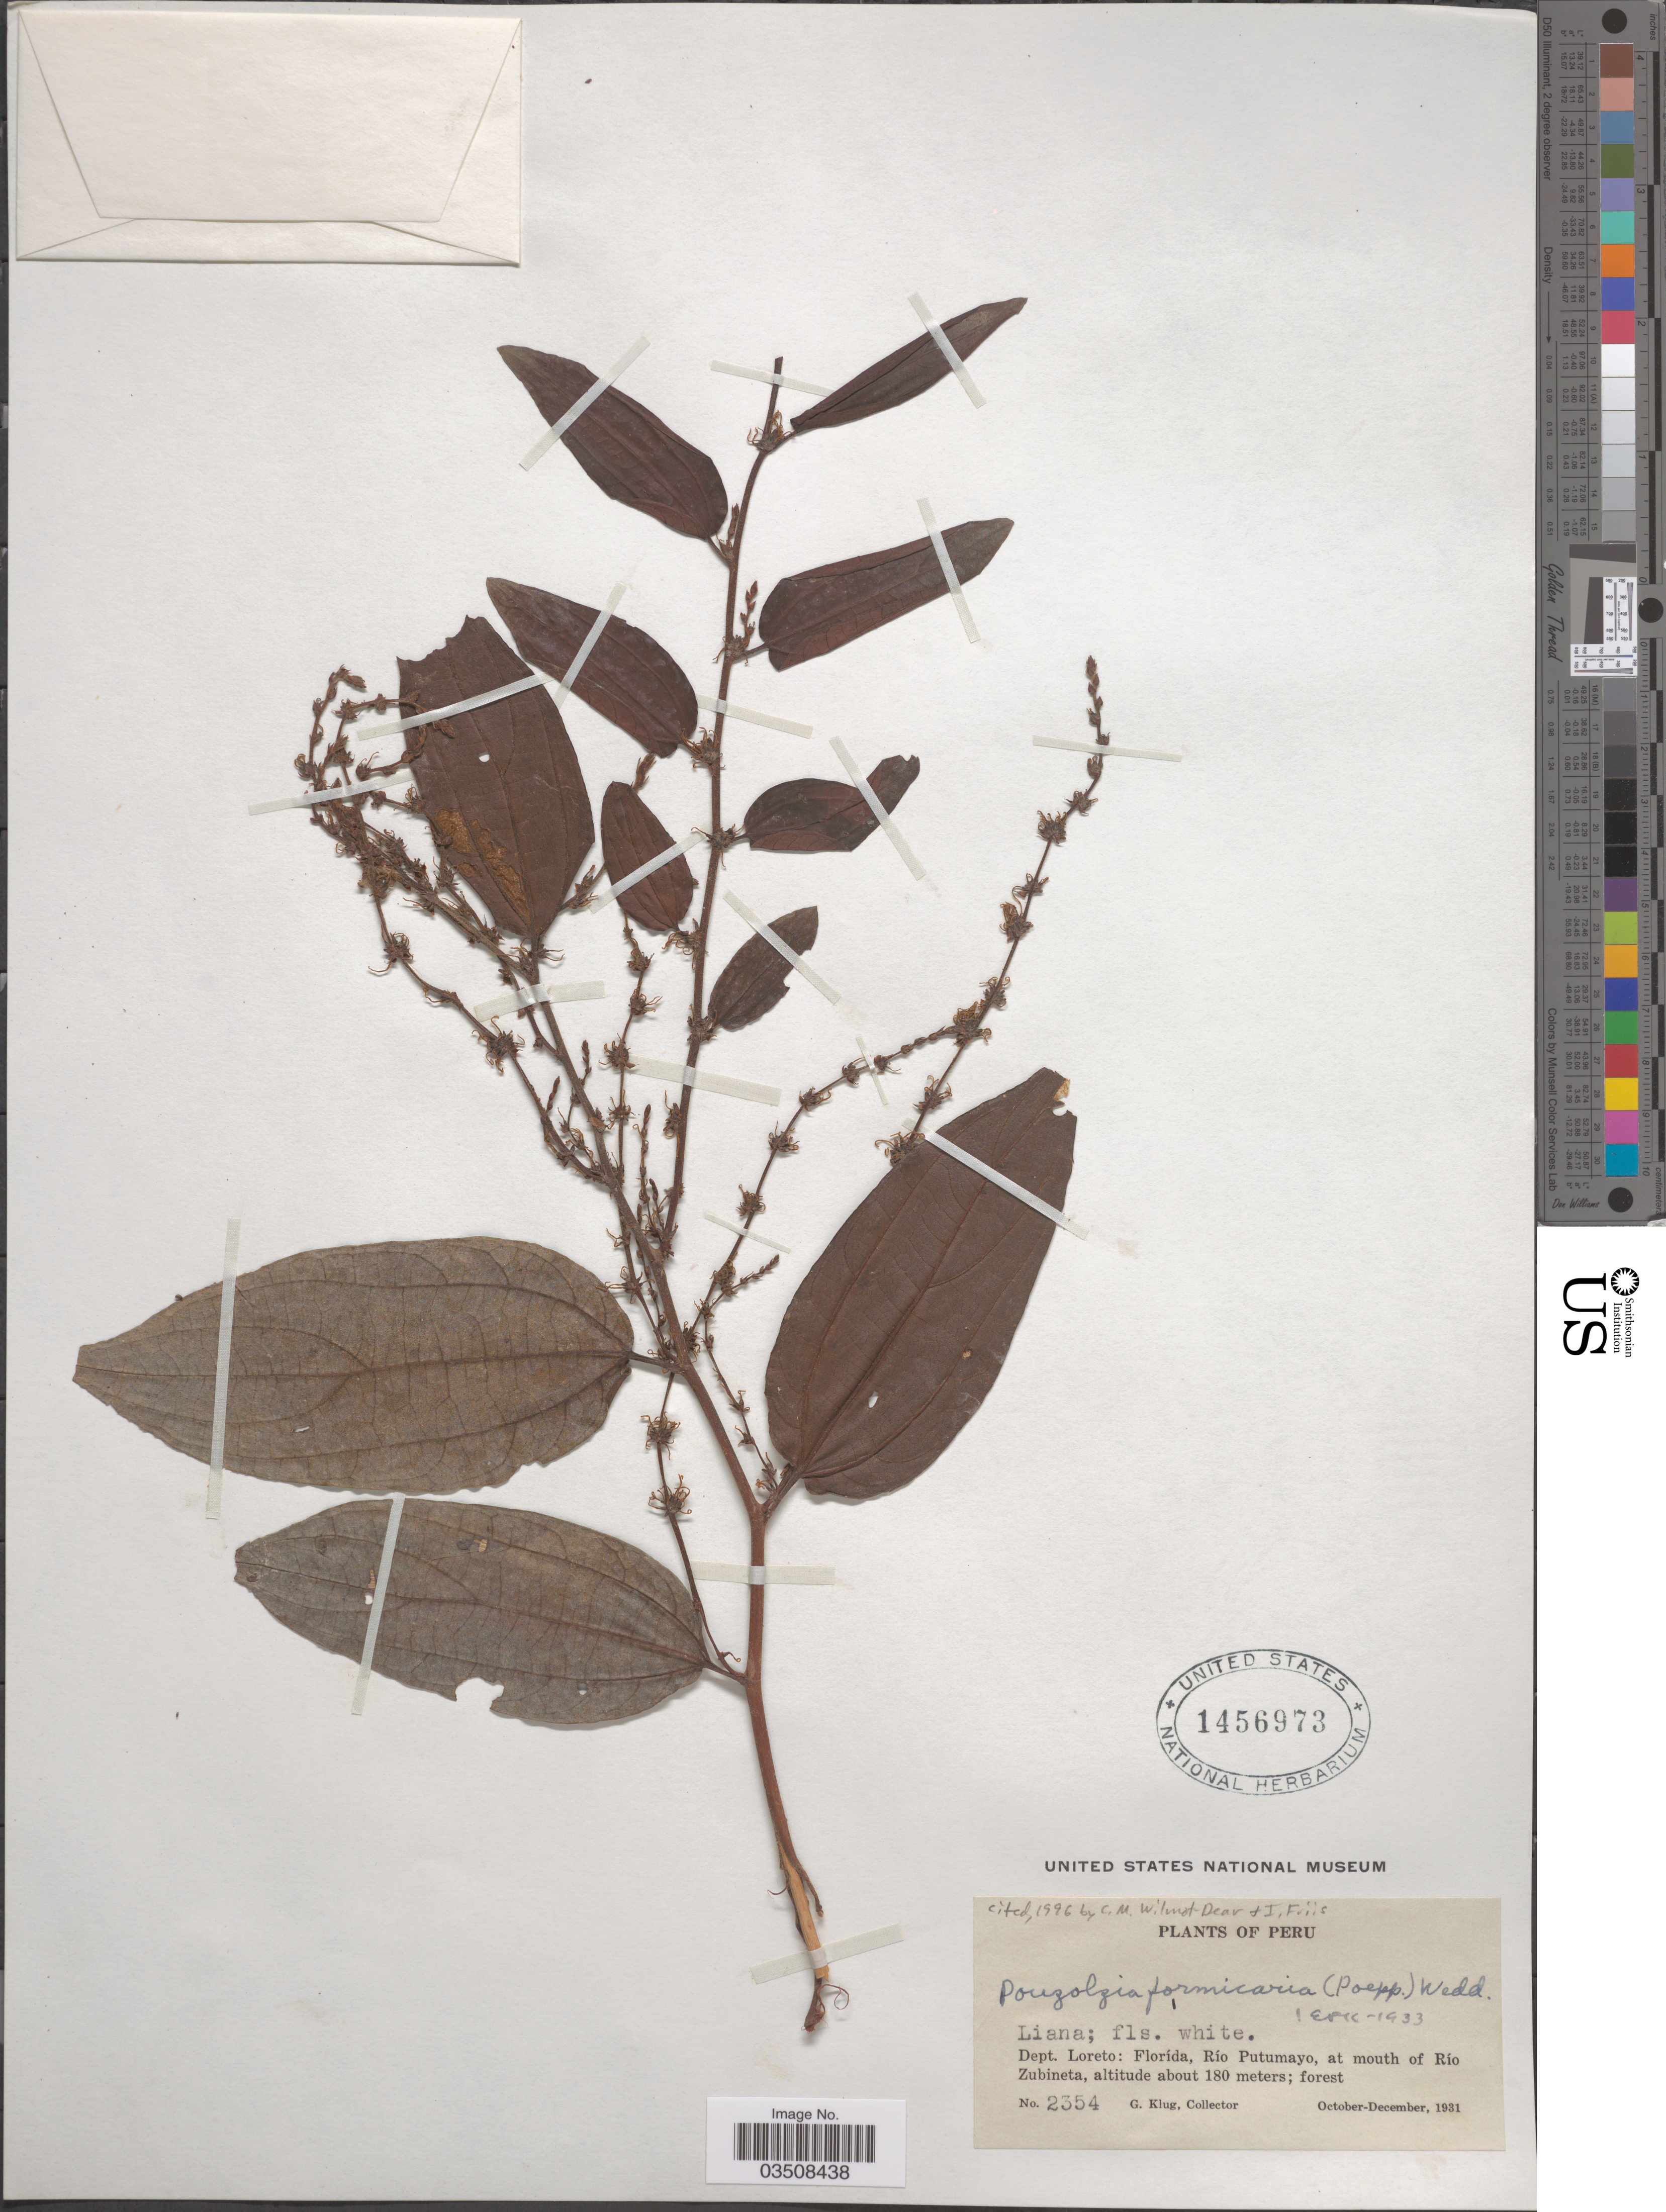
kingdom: Plantae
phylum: Tracheophyta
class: Magnoliopsida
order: Rosales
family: Urticaceae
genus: Pouzolzia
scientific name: Pouzolzia formicaria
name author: (Poepp. ex Wedd.) Wedd.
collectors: G. Klug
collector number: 2354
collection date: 1931-10/1931-12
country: Peru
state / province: Loreto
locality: Dept. Loreto: Florída, Río Putumayo, at mouth of Río Zubineta.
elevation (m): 180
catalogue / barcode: US 1456973